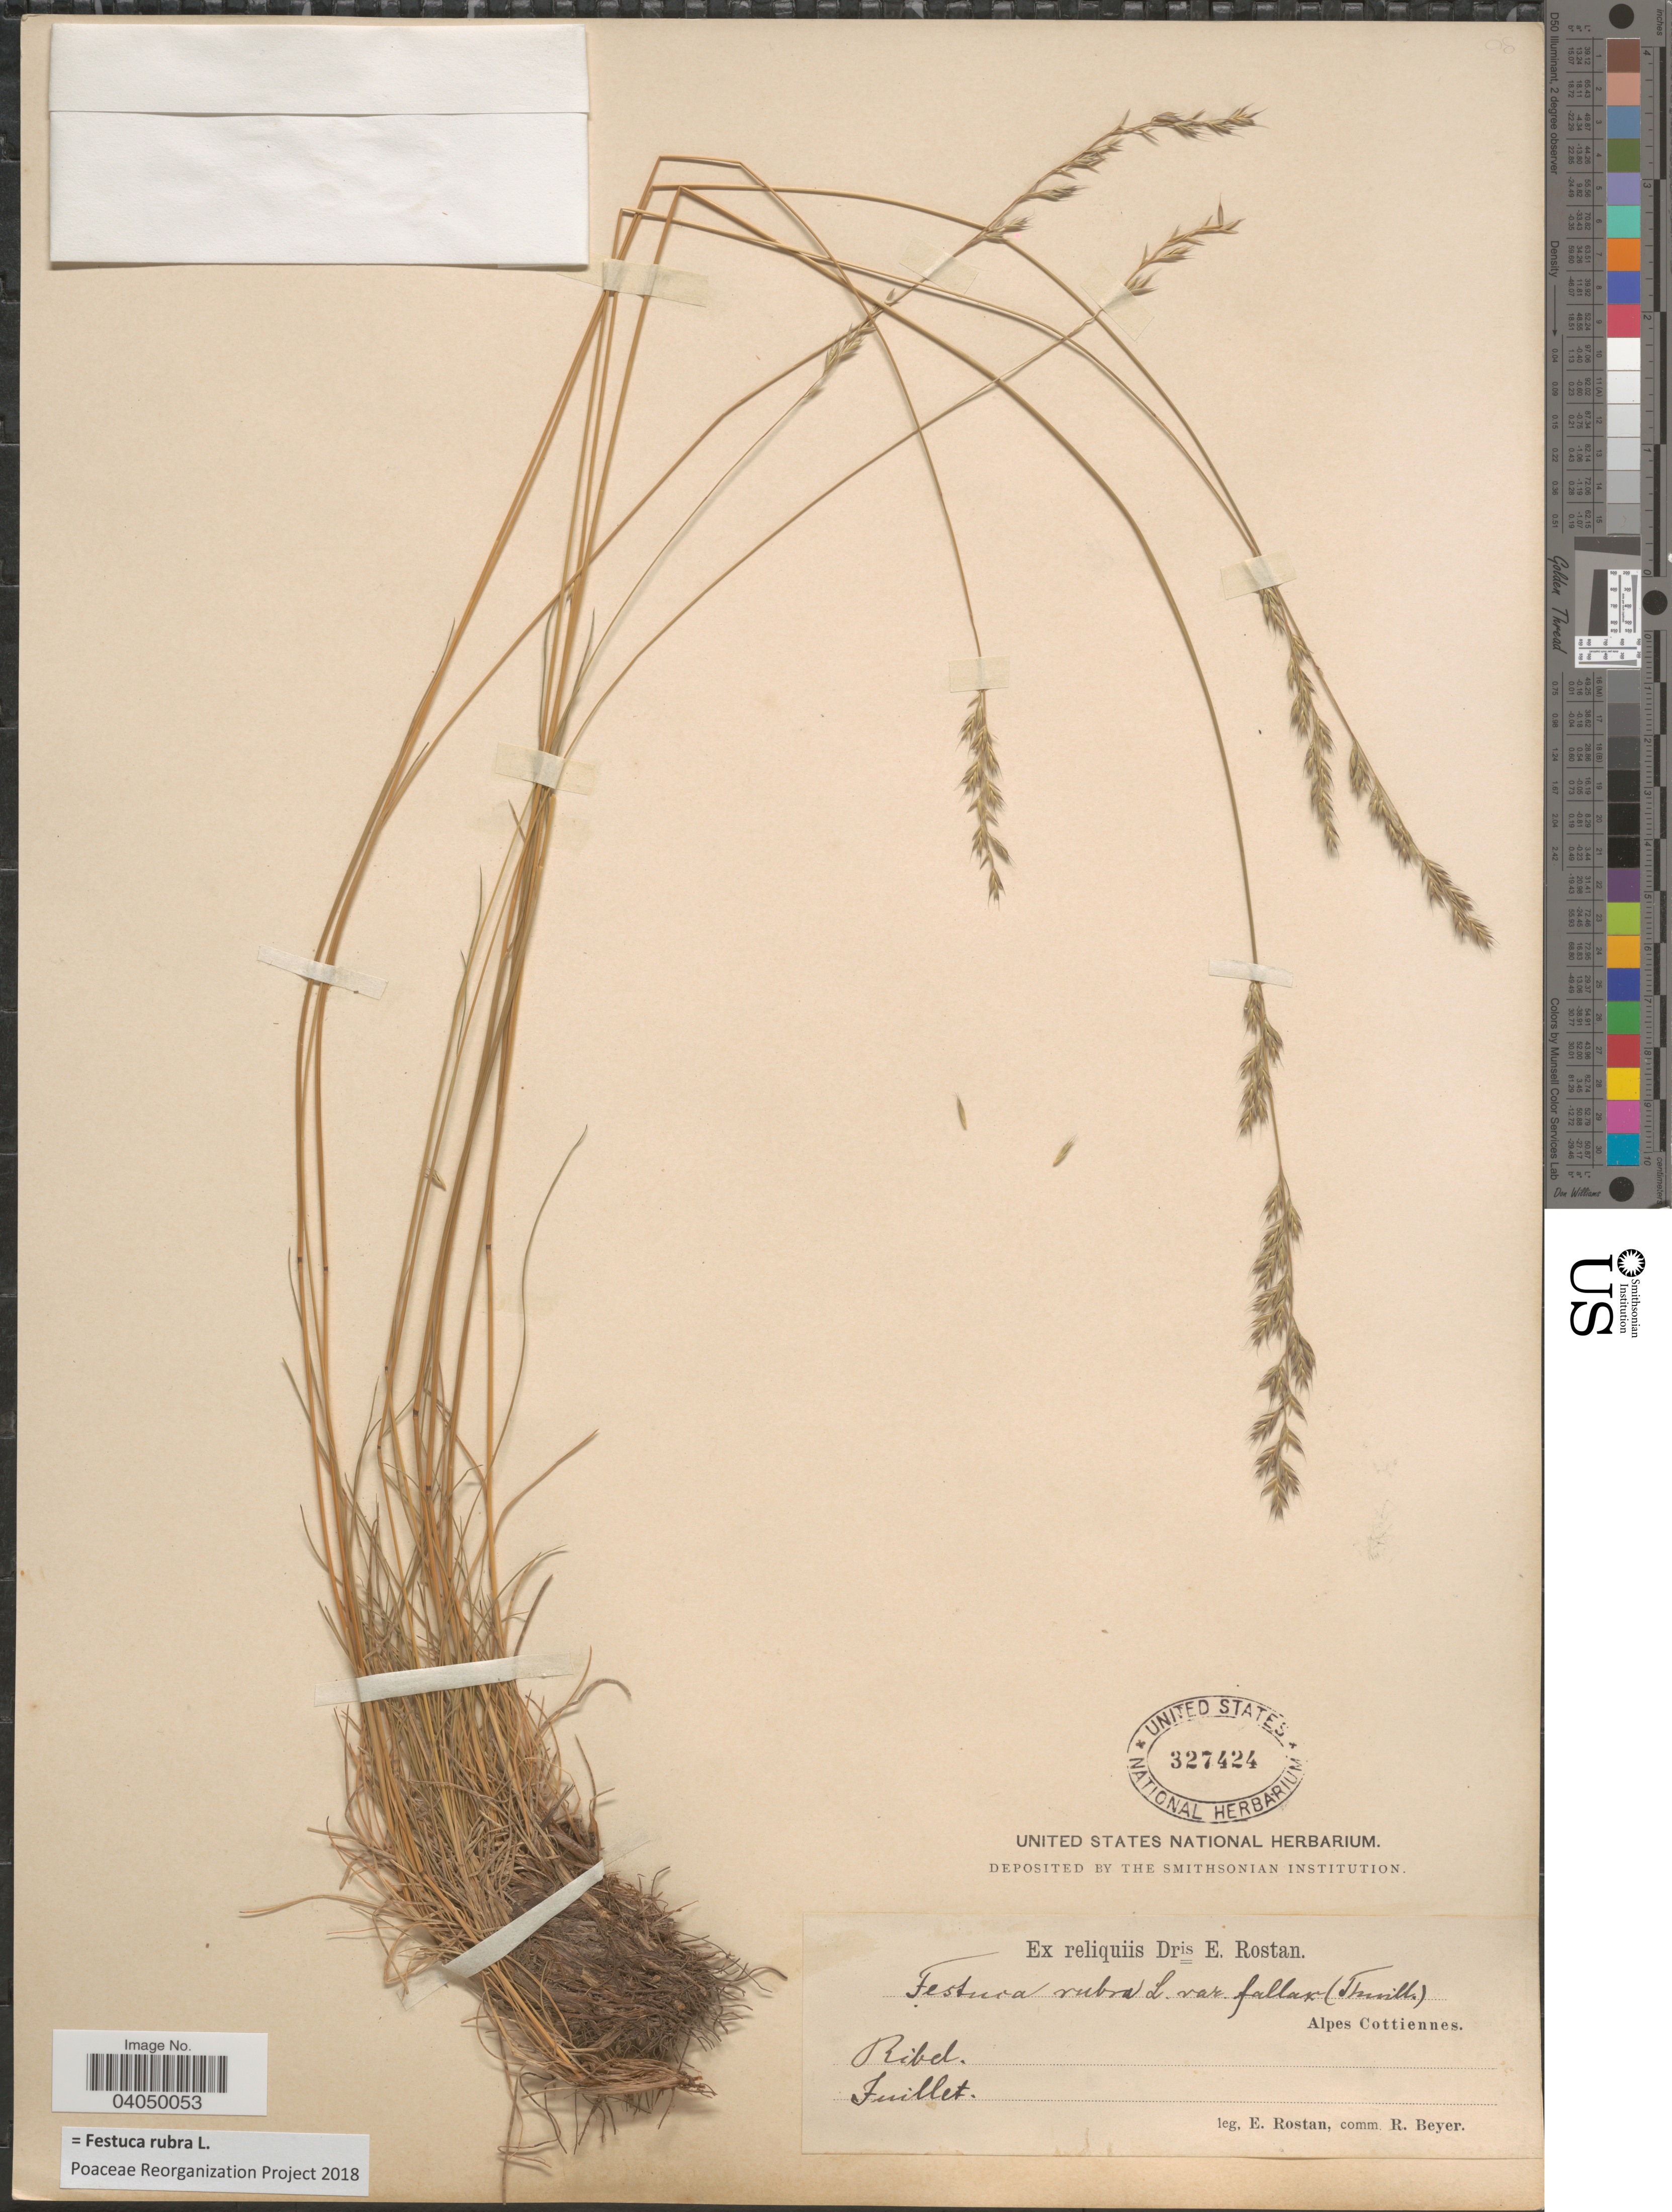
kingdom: Plantae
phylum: Tracheophyta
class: Liliopsida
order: Poales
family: Poaceae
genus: Festuca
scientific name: Festuca rubra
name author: L.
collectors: E. Rostan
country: Switzerland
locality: Alpes Cottiennes. Ribel.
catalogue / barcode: US 327424